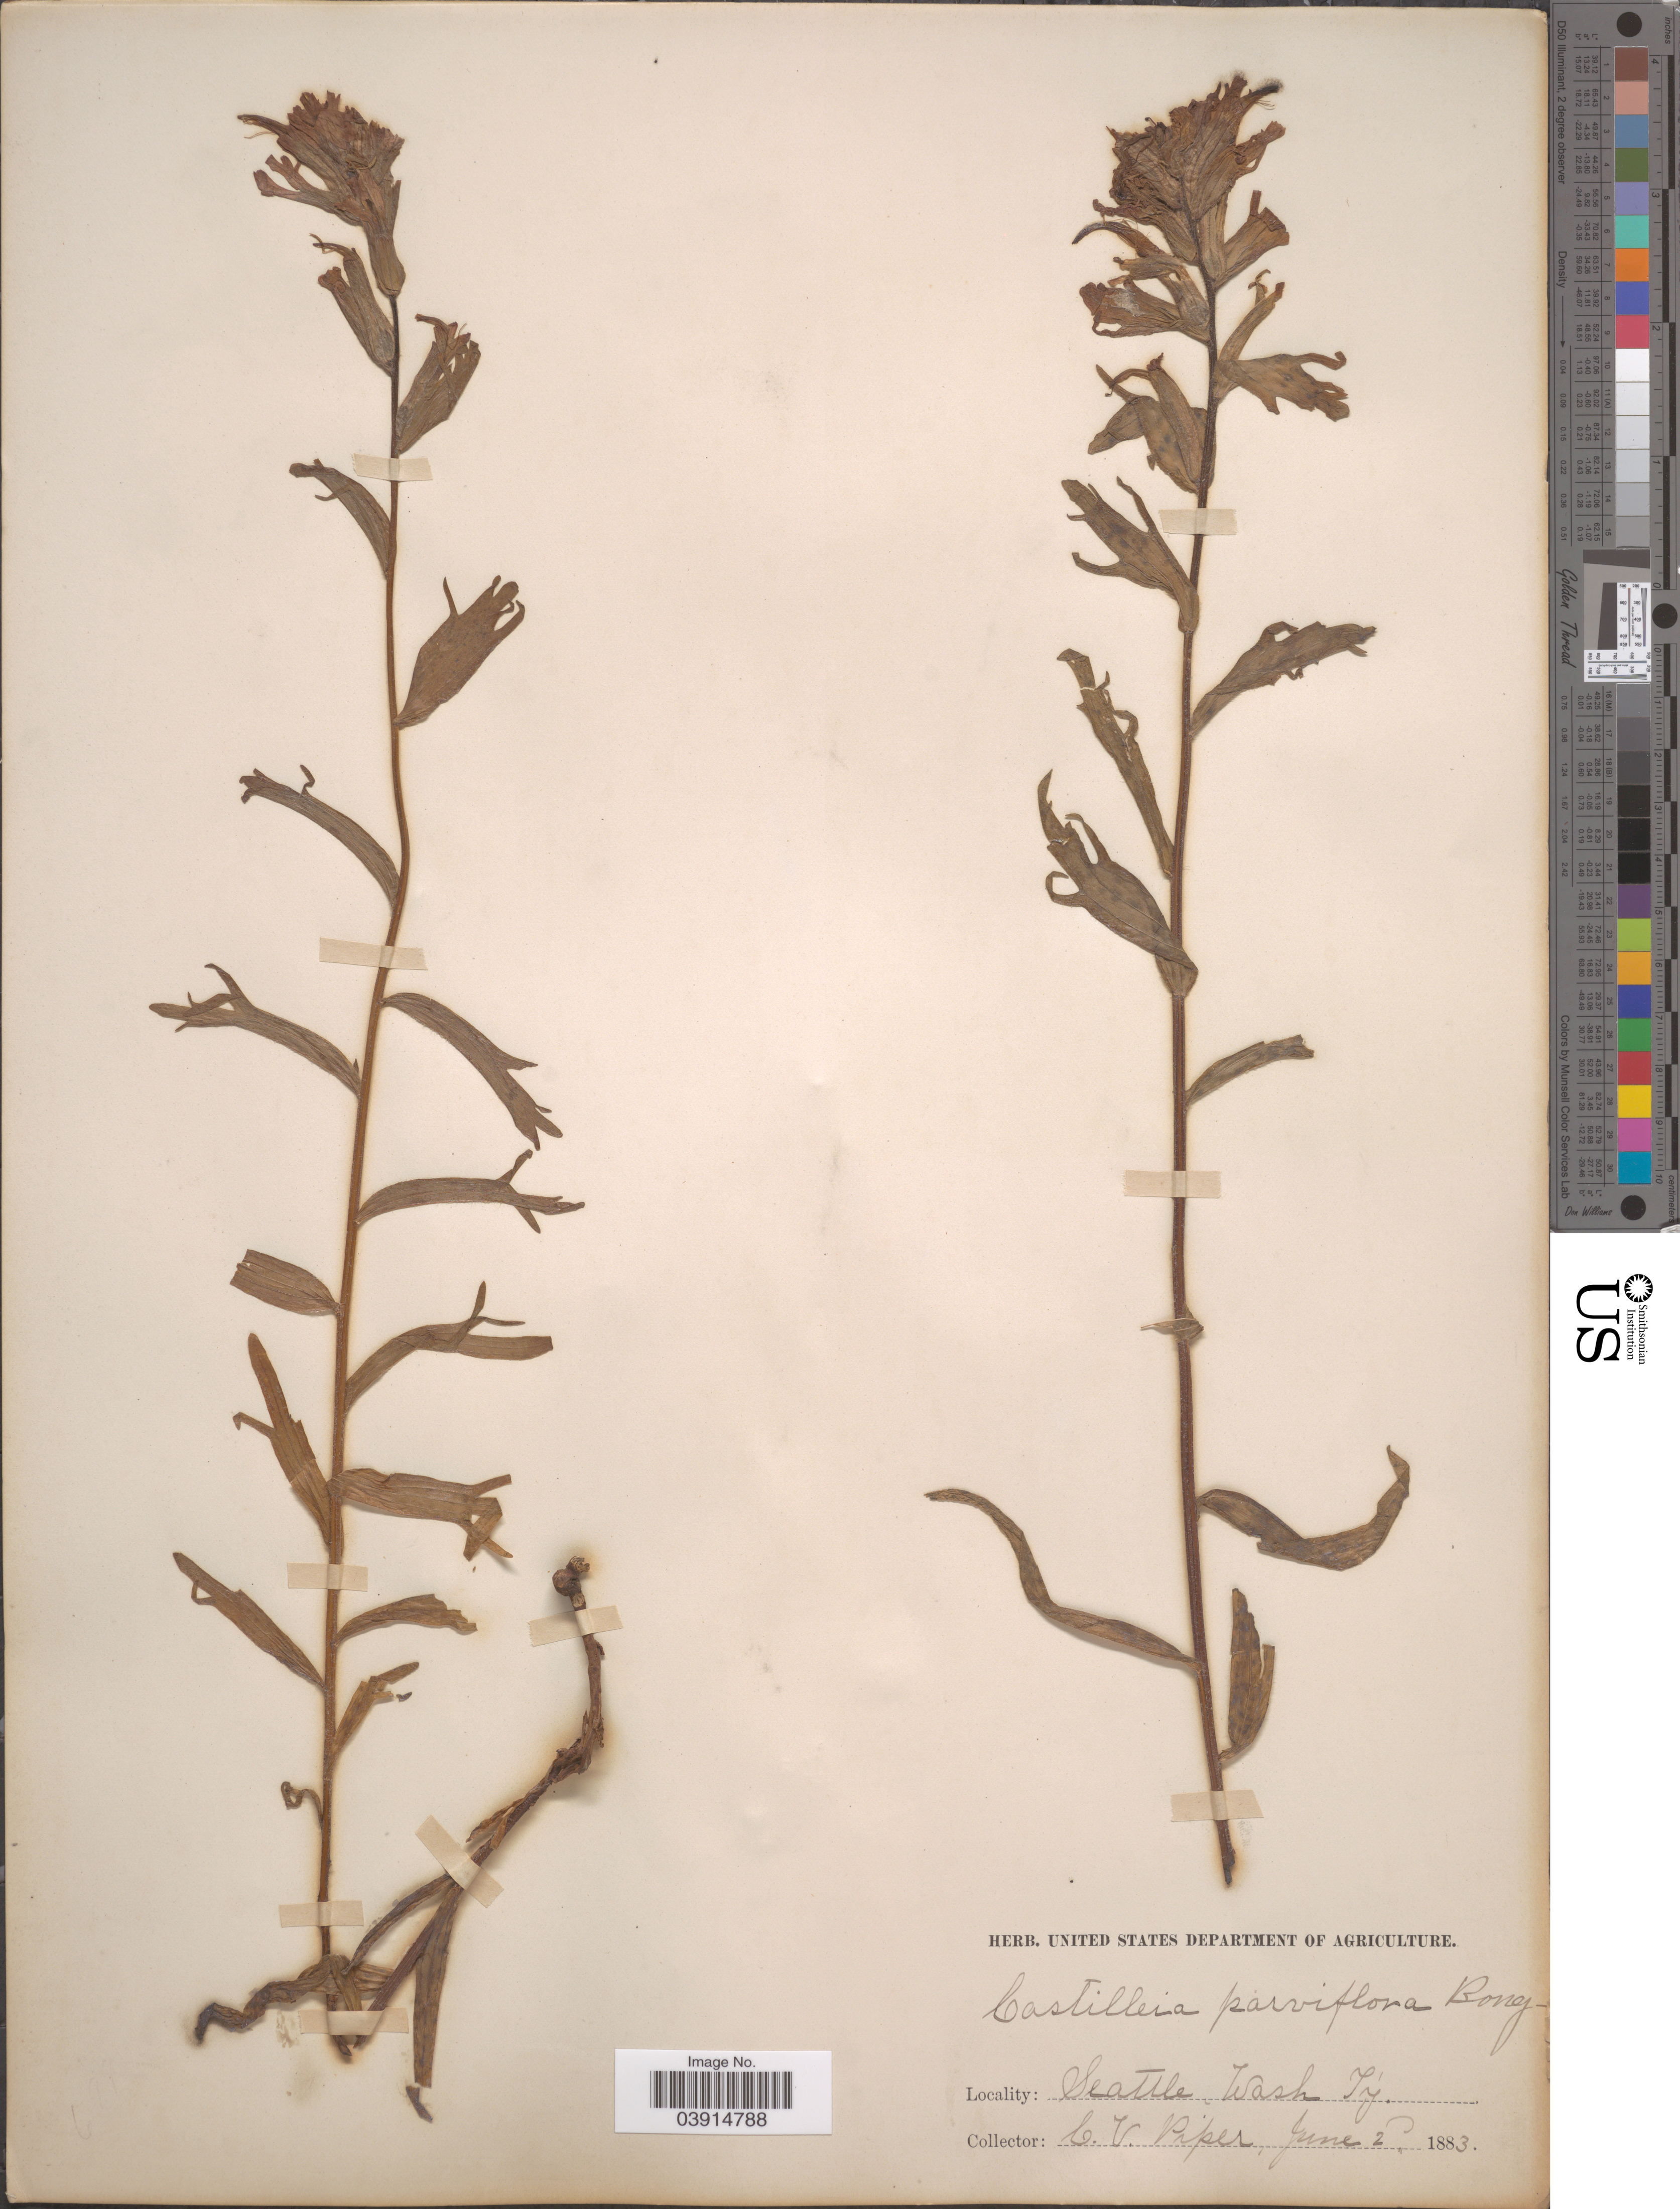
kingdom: Plantae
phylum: Tracheophyta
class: Magnoliopsida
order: Lamiales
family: Orobanchaceae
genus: Castilleja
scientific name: Castilleja sp.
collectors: C. V. Piper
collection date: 1883-06-02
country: United States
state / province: Washington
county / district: King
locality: Seattle, Wash Ty.